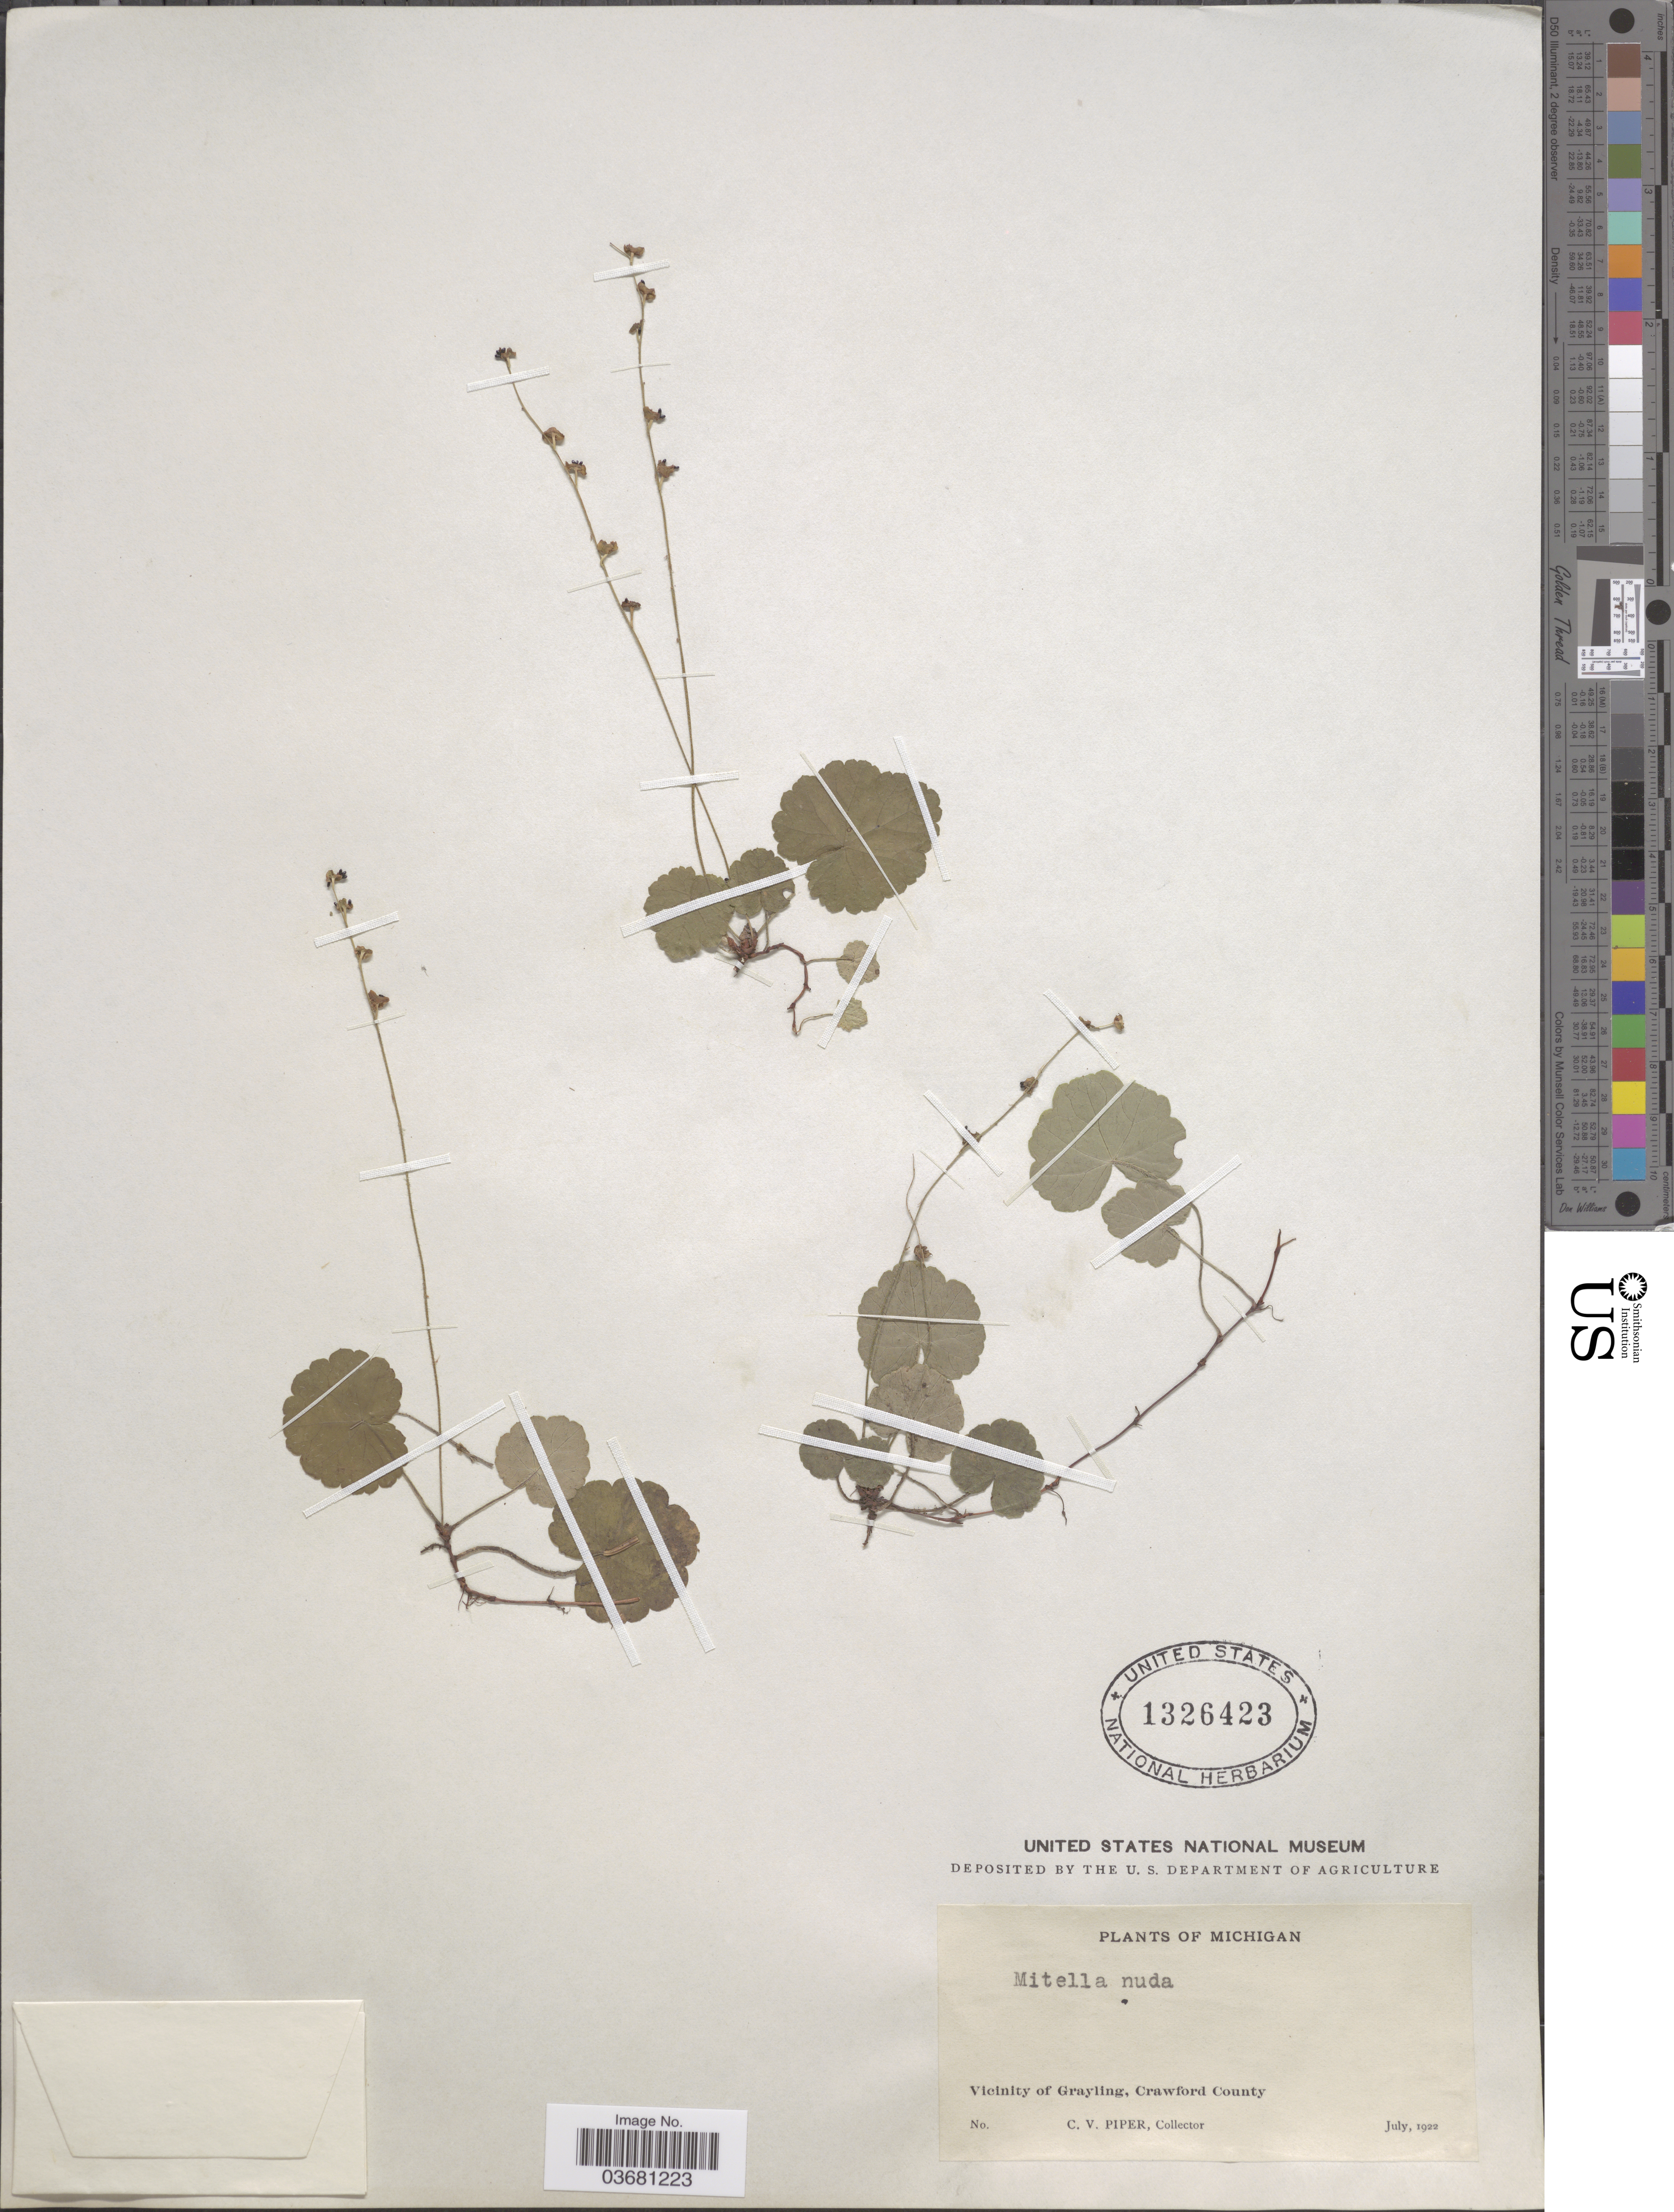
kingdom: Plantae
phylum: Tracheophyta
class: Magnoliopsida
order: Saxifragales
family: Saxifragaceae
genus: Mitella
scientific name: Mitella nuda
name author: L.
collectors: C. V. Piper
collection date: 1922-07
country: United States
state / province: Michigan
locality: Vicinity of Grayling, Crawford County.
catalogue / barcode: US 1326423